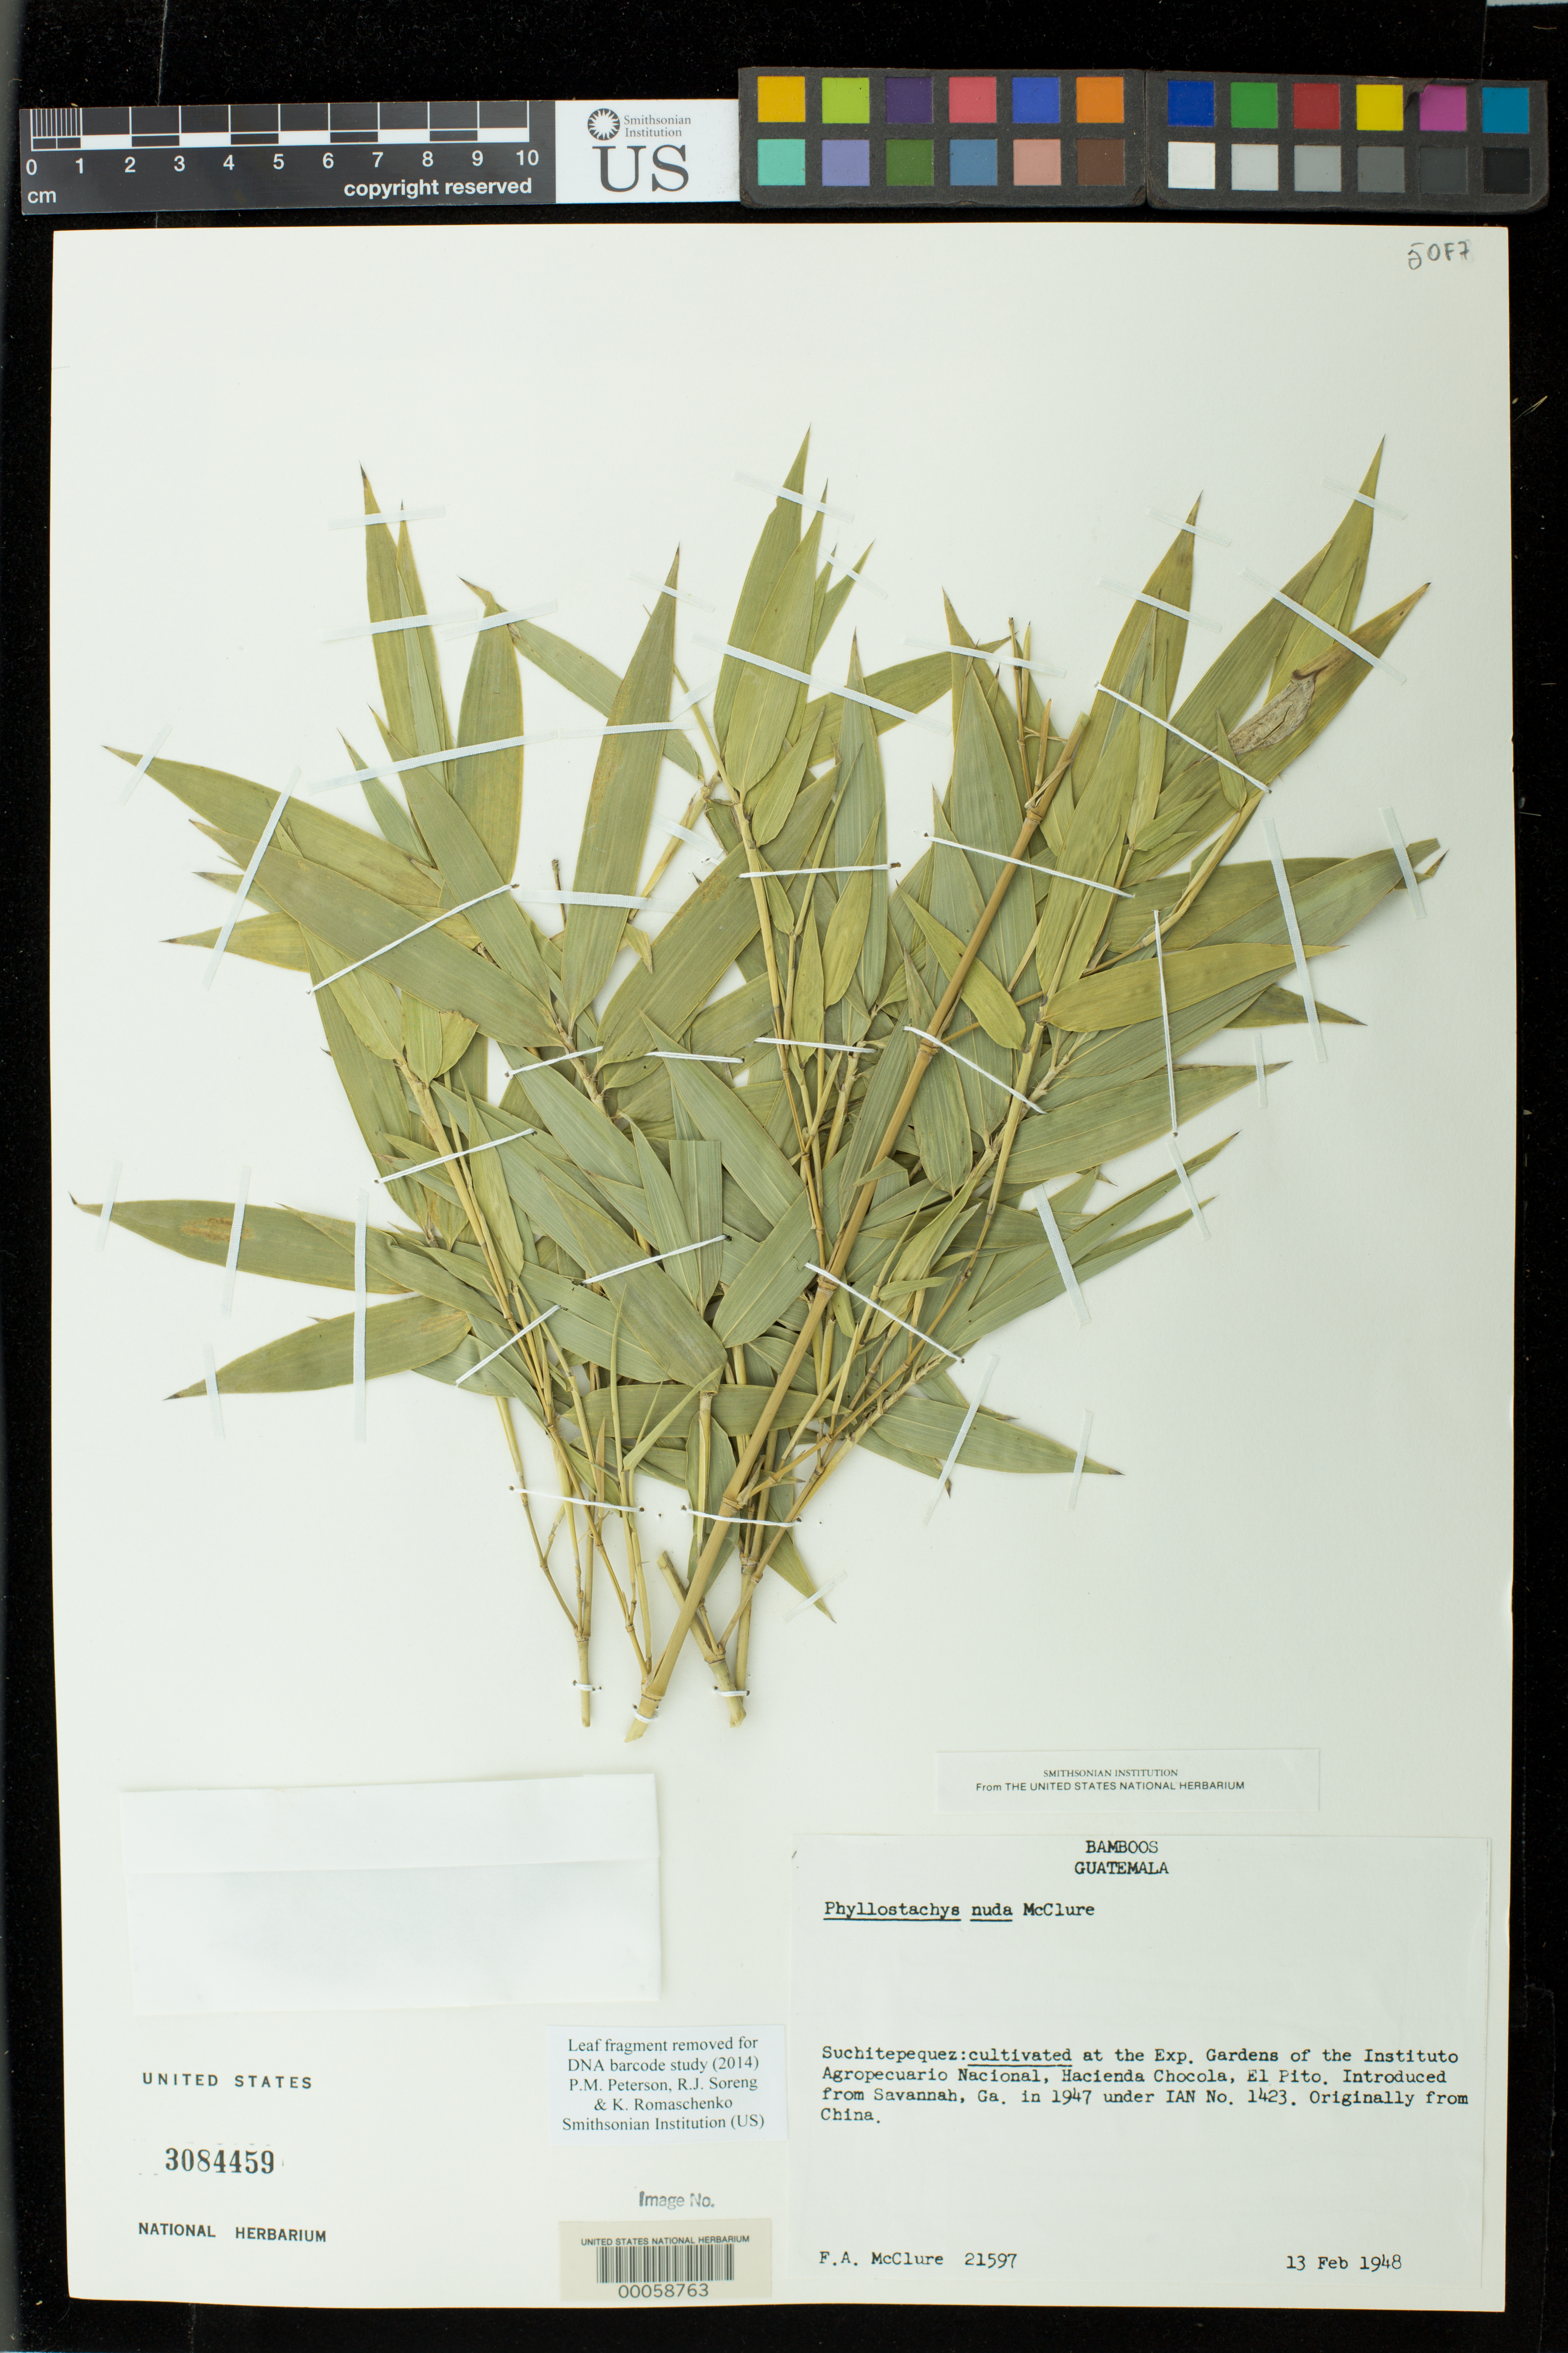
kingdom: Plantae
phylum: Tracheophyta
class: Liliopsida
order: Poales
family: Poaceae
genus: Phyllostachys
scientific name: Phyllostachys nuda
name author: McClure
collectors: F. A. McClure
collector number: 21597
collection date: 1948-02-13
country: Guatemala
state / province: Jutiapa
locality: El Pito. Exp. Gardens of the Instituto Agropecuario Nacional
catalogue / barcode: US 3084459